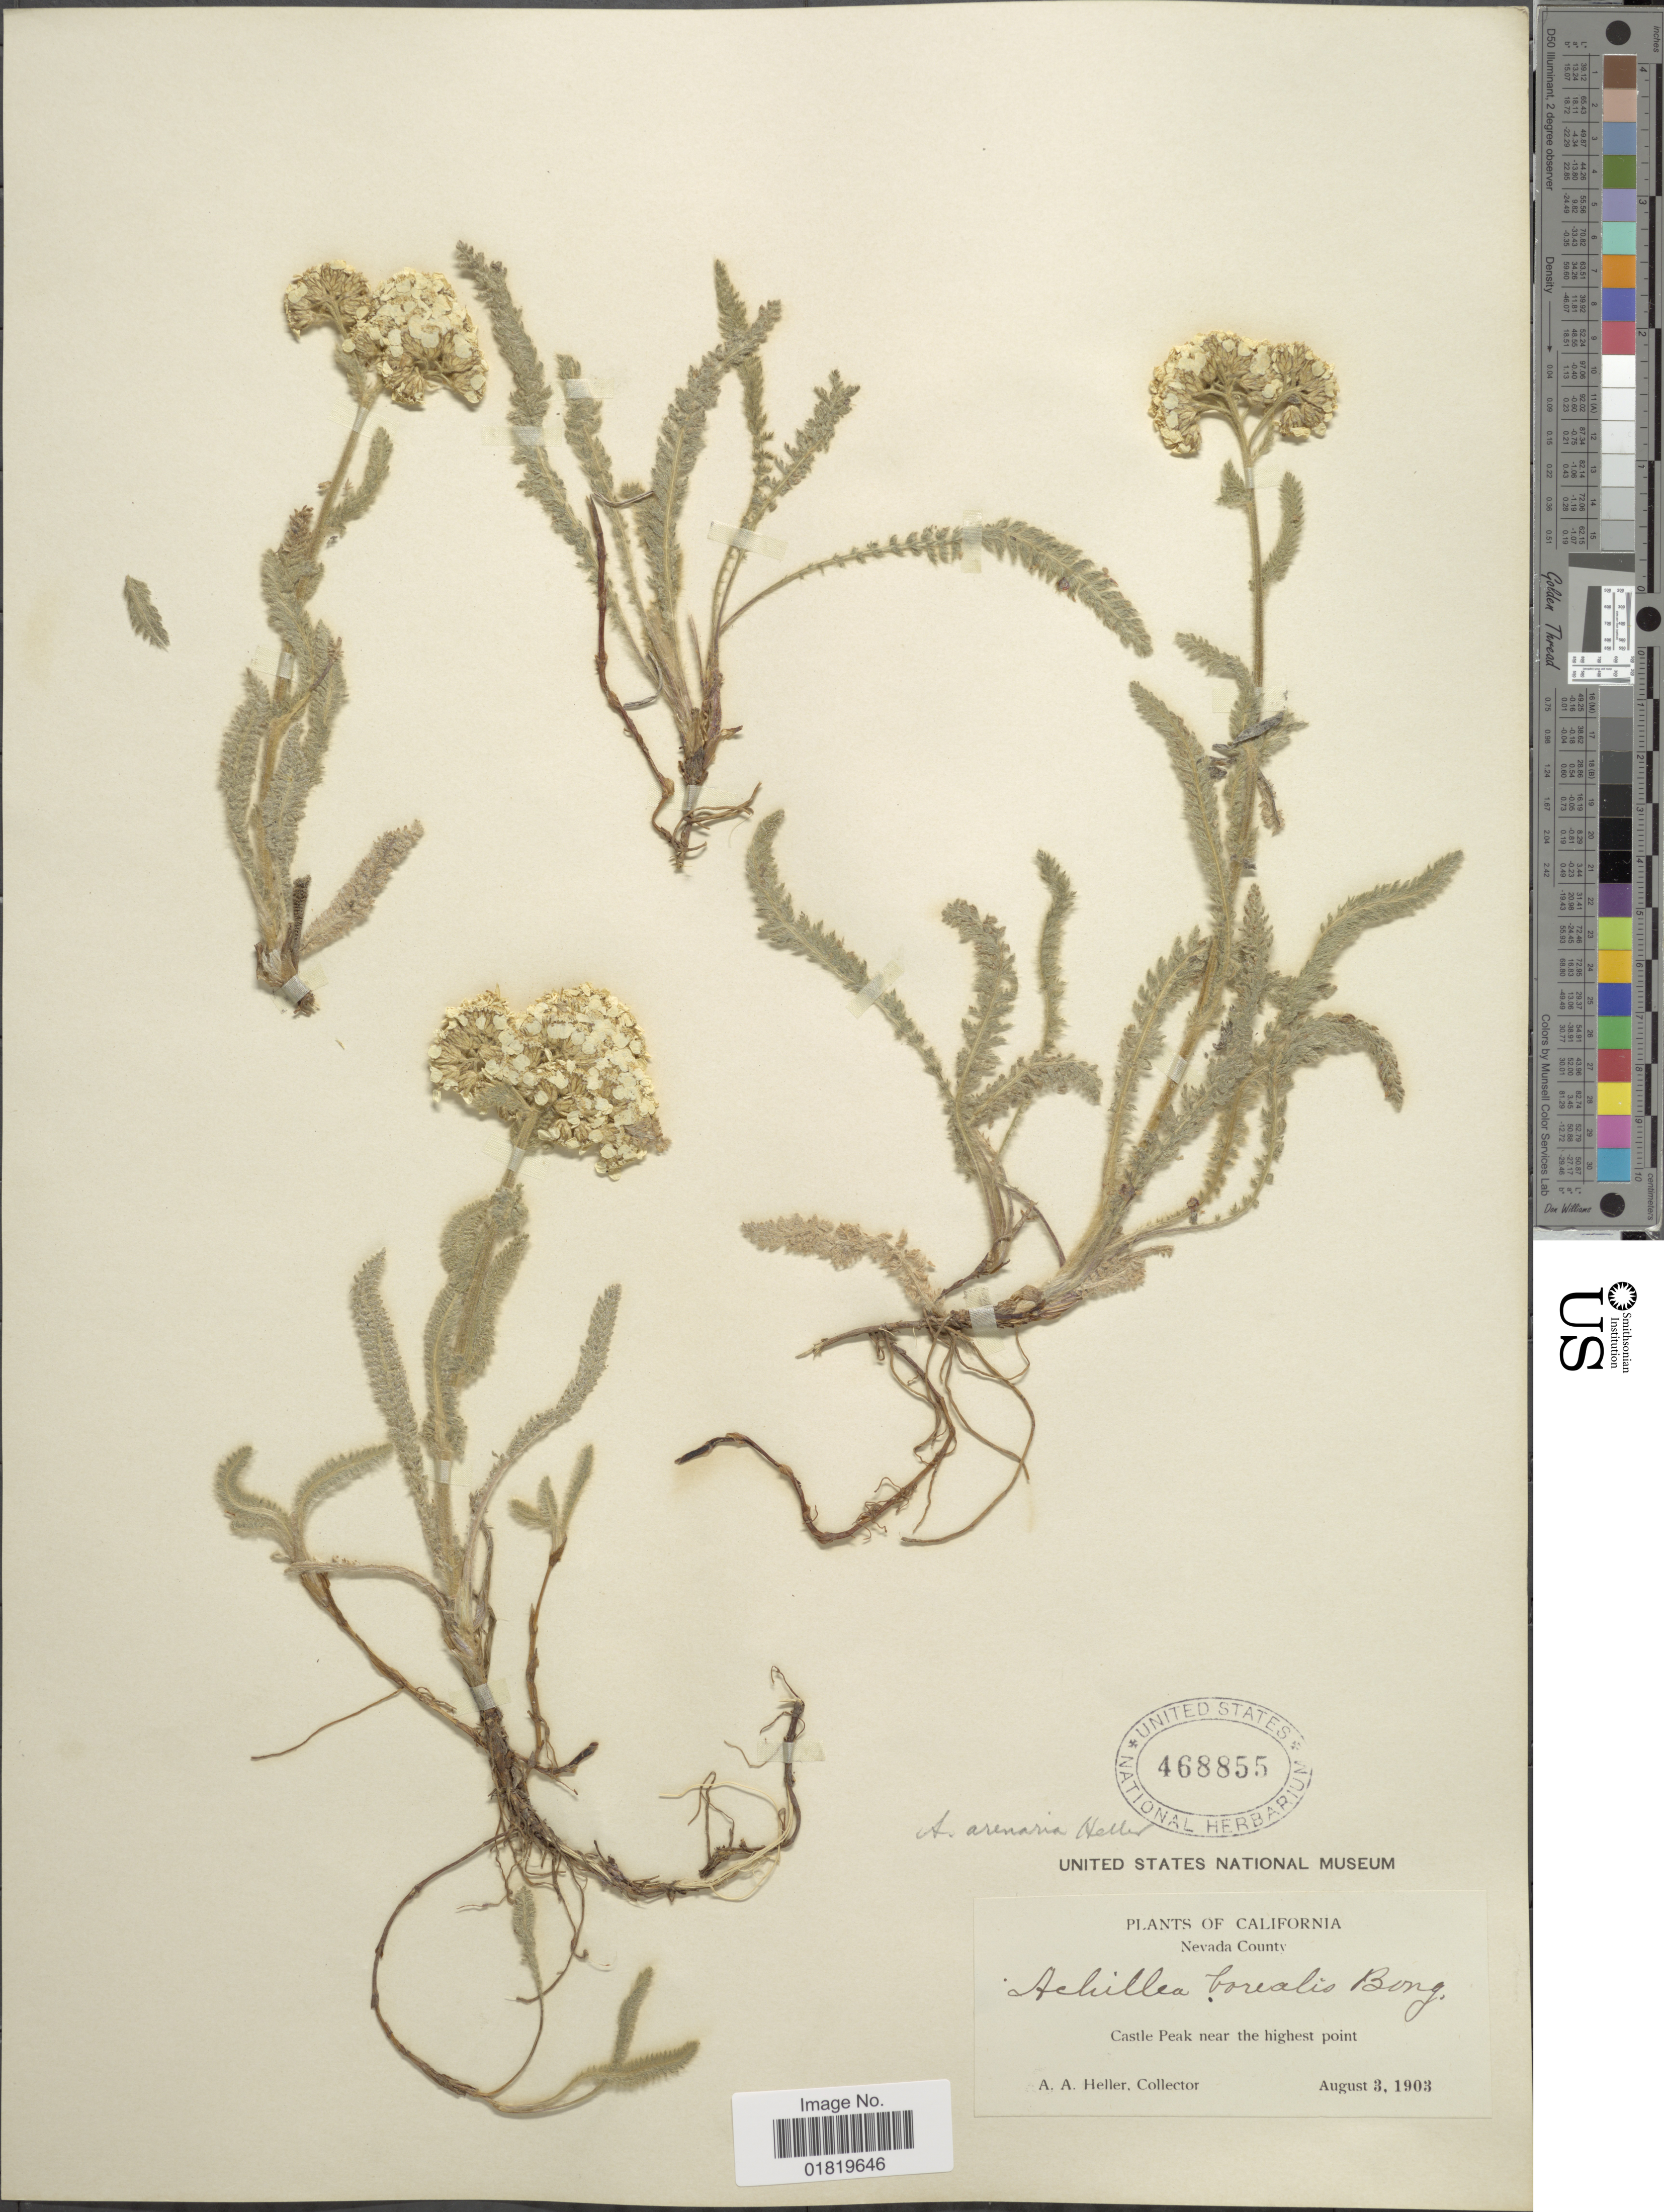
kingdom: Plantae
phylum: Tracheophyta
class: Magnoliopsida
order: Asterales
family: Asteraceae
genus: Achillea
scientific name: Achillea arenicola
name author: A. Heller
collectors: A. A. Heller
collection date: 1903-08-03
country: United States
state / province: California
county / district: Nevada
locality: Nevada County, Castle Peak near the highest point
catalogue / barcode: US 468855